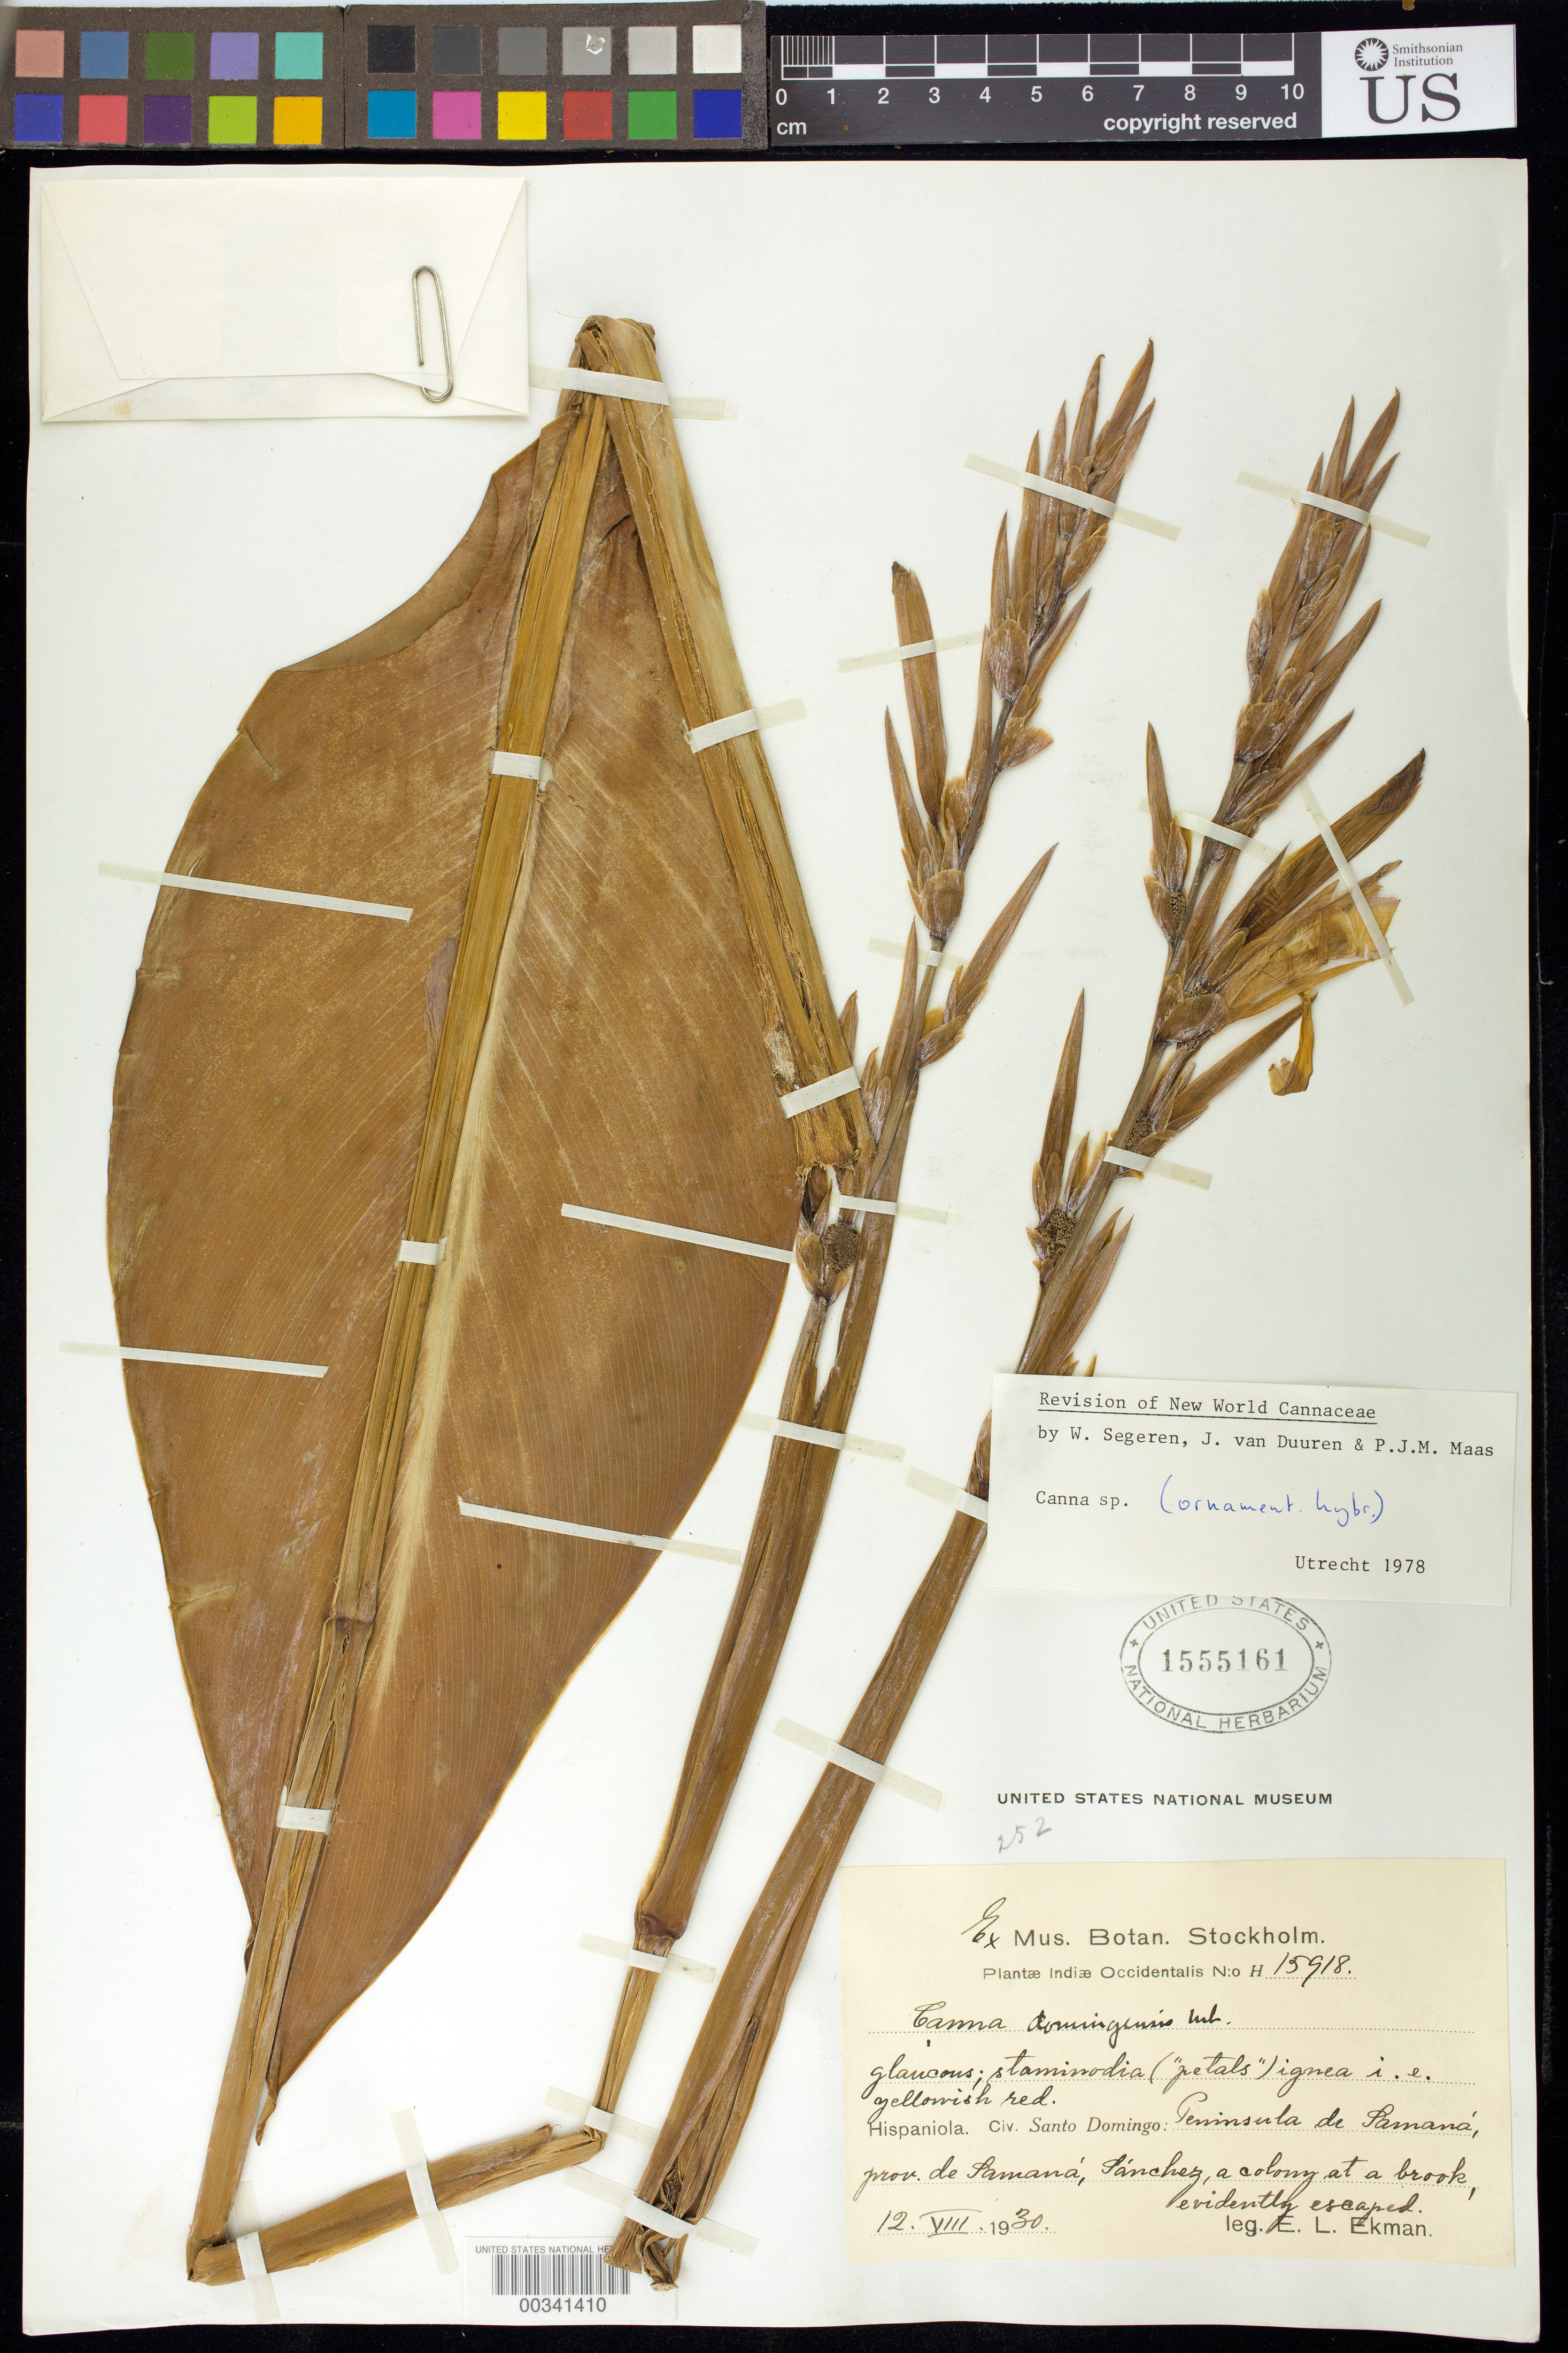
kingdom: Plantae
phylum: Tracheophyta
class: Liliopsida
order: Zingiberales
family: Cannaceae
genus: Canna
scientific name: Canna sp.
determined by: Segeren, W.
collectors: E. L. Ekman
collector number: H15918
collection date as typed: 12 Aug 1930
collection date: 1930-08-12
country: Dominican Republic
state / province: Samaná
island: Hispaniola Island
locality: Civ. santo domingo, peninsula de samana, sanchez, a colony at a brook, evidently escaped [Samana Peninsula]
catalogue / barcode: US 1555161